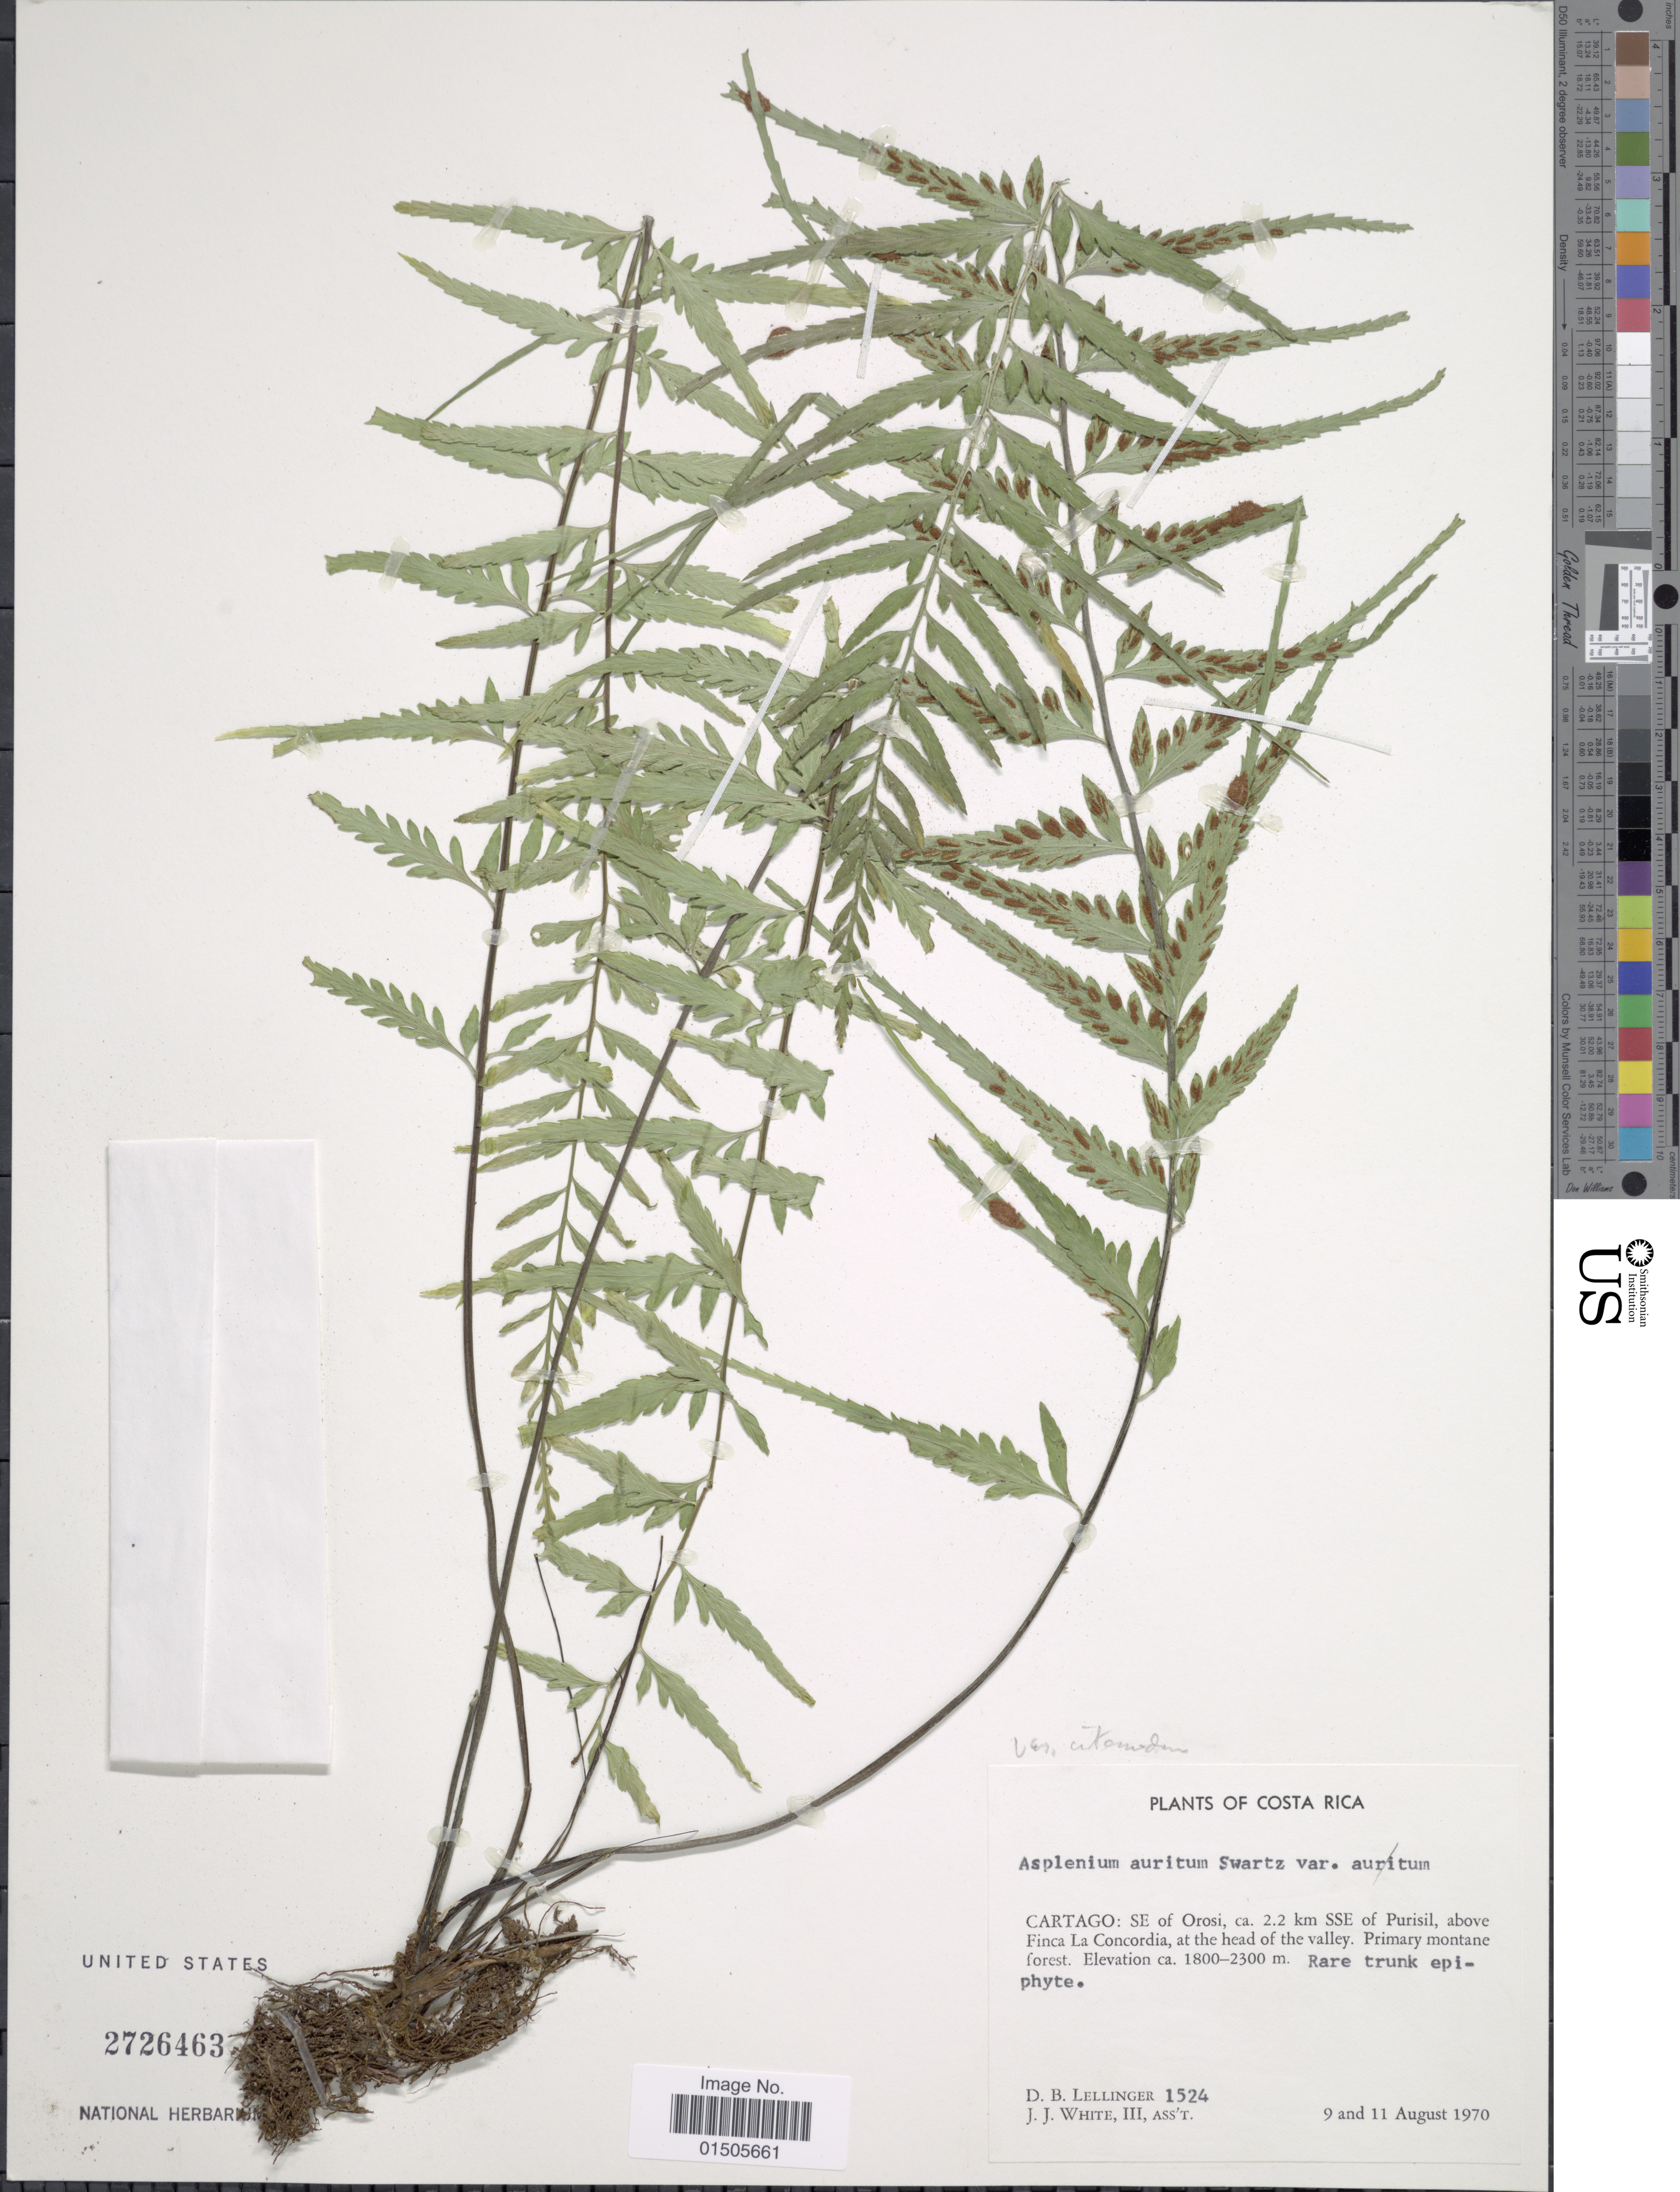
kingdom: Plantae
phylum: Tracheophyta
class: Polypodiopsida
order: Polypodiales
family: Aspleniaceae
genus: Asplenium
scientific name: Asplenium auritum var. intermedium ined.?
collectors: D. B. Lellinger & J. J. White III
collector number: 1524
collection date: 1970-08-09/1970-08-11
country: Costa Rica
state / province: Cartago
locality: SE of Orosi ca. 2.2 km SSE of Purisil, above Finca La Concordia, at the head of the valley. Primary montane forest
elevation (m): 1800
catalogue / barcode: US 2726463